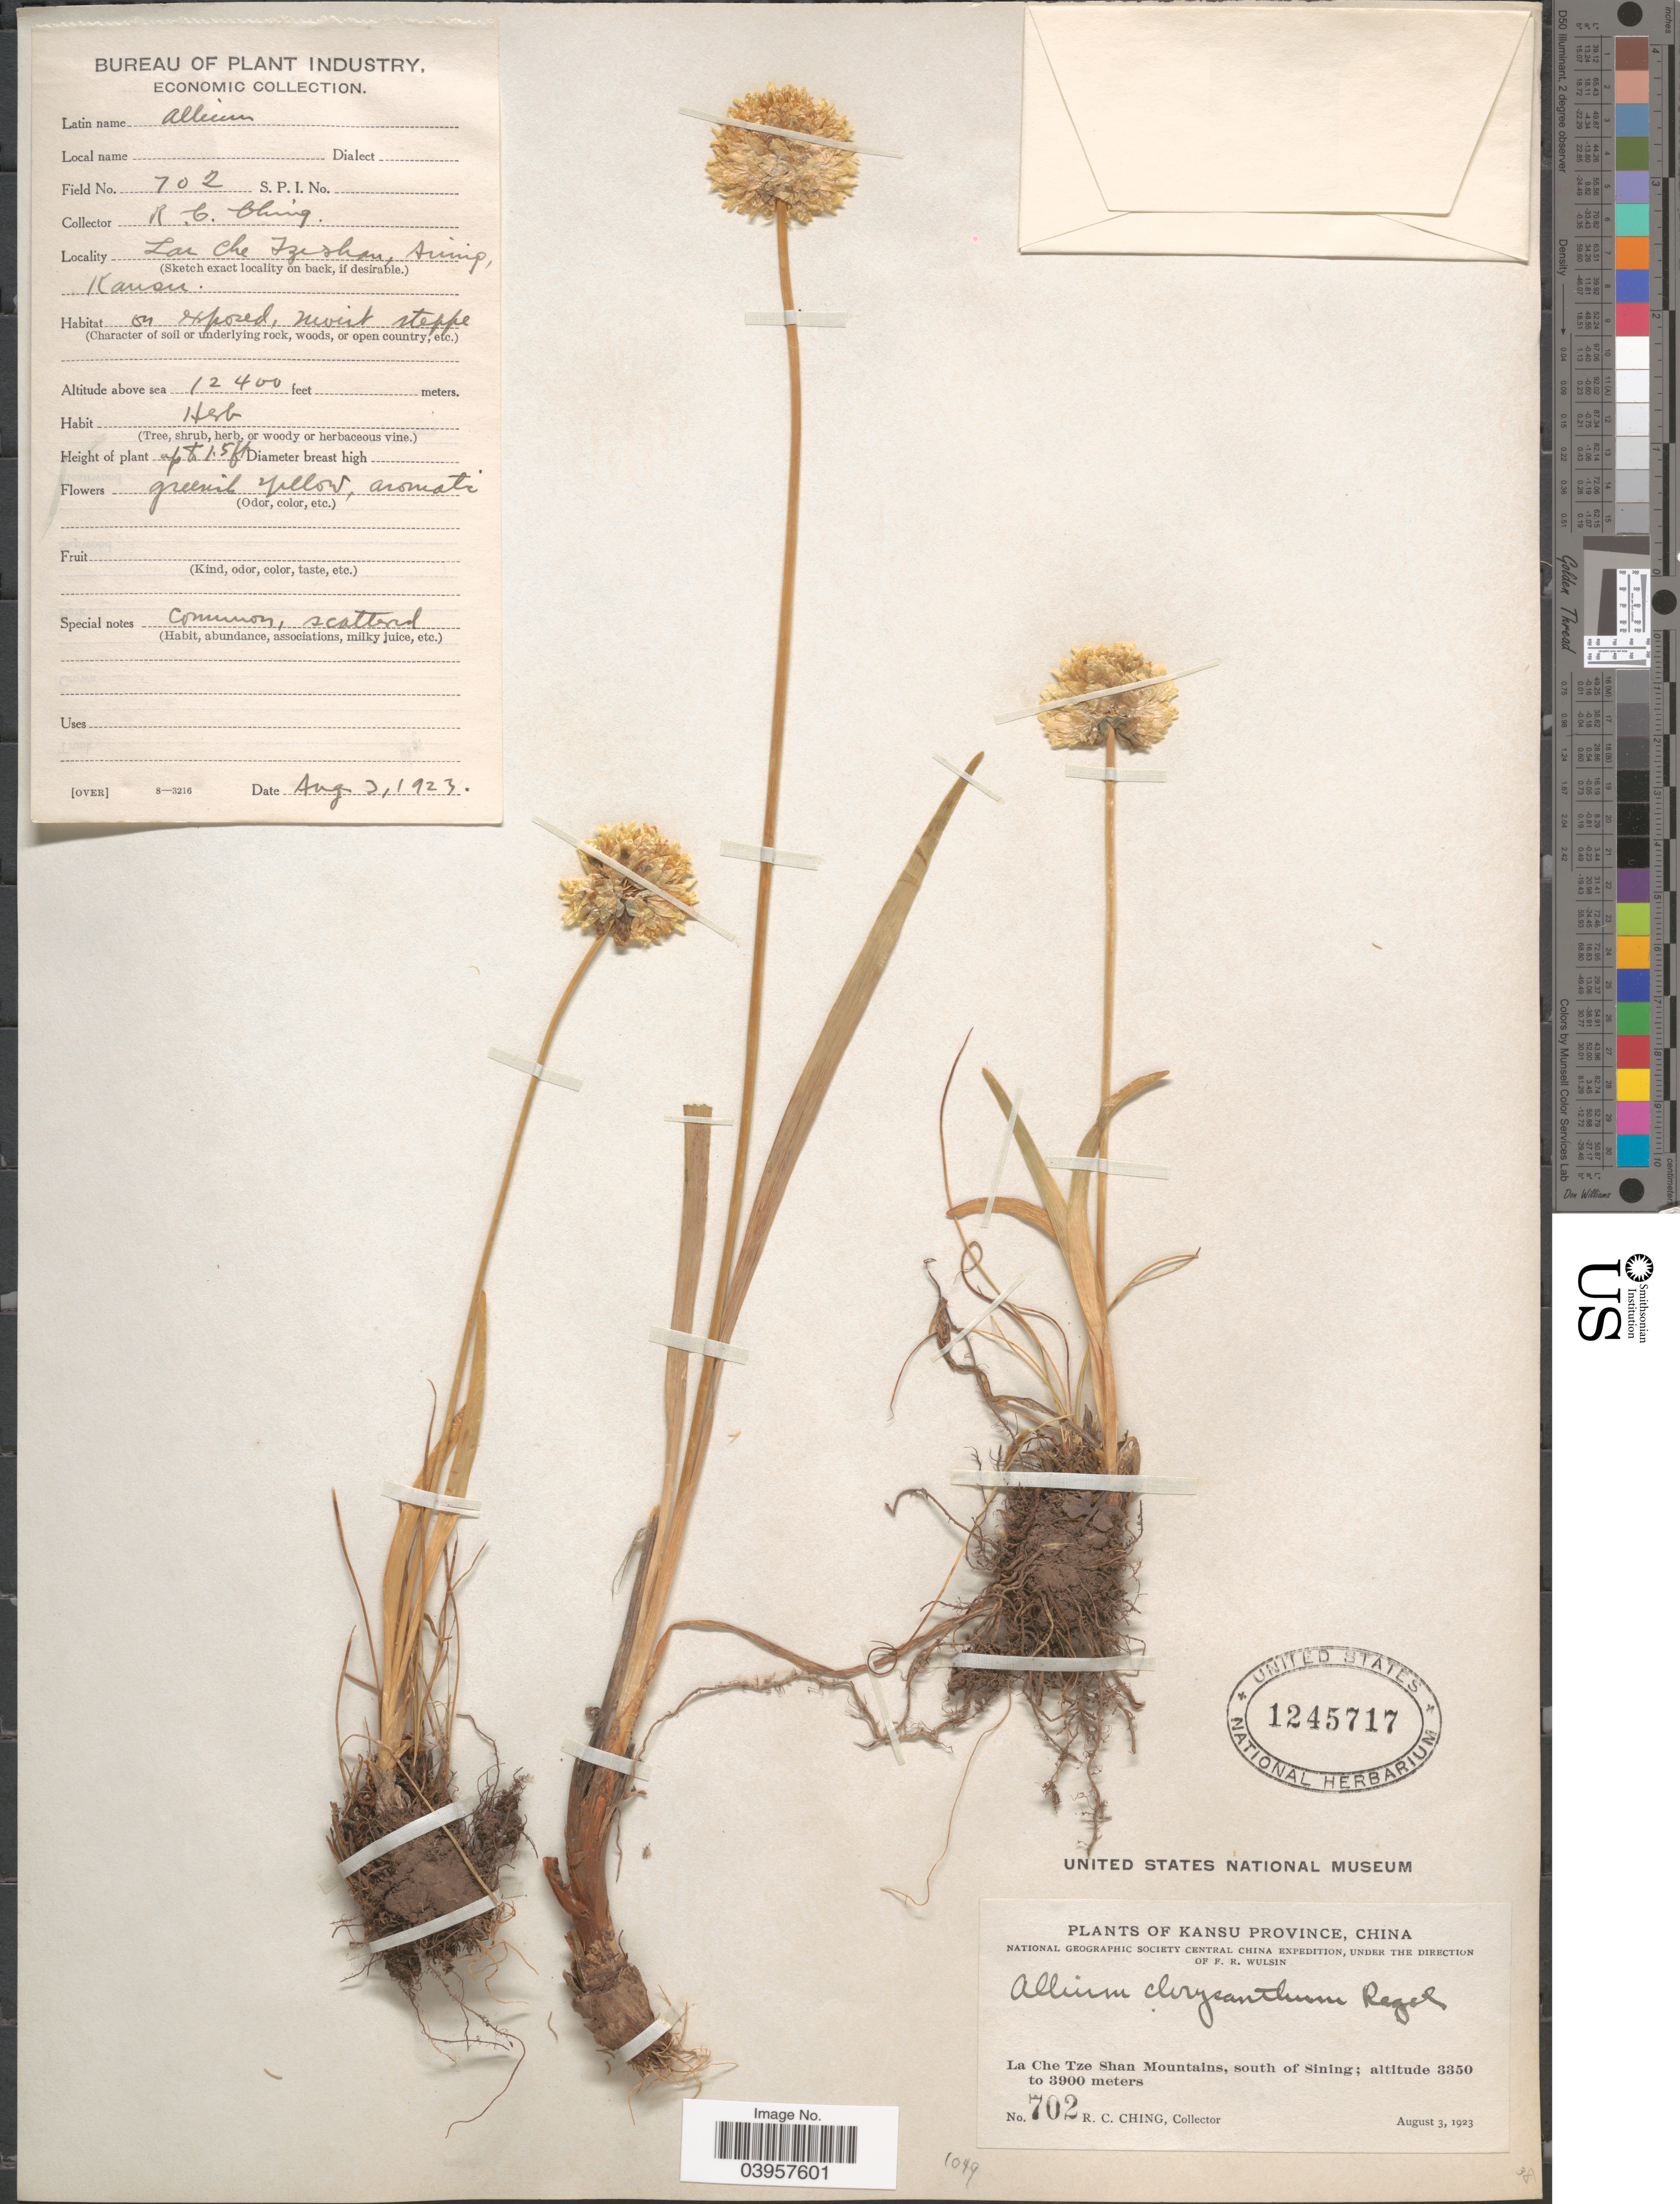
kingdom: Plantae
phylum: Tracheophyta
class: Liliopsida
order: Asparagales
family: Amaryllidaceae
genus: Allium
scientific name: Allium chrysantherum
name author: Boiss. & Reut.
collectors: R. C. Ching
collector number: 702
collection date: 1923-08-03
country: China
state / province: Gansu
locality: Kansu Province. La Che Tze Shan Mountains, south of Sining.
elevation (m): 3780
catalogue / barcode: US 1245717